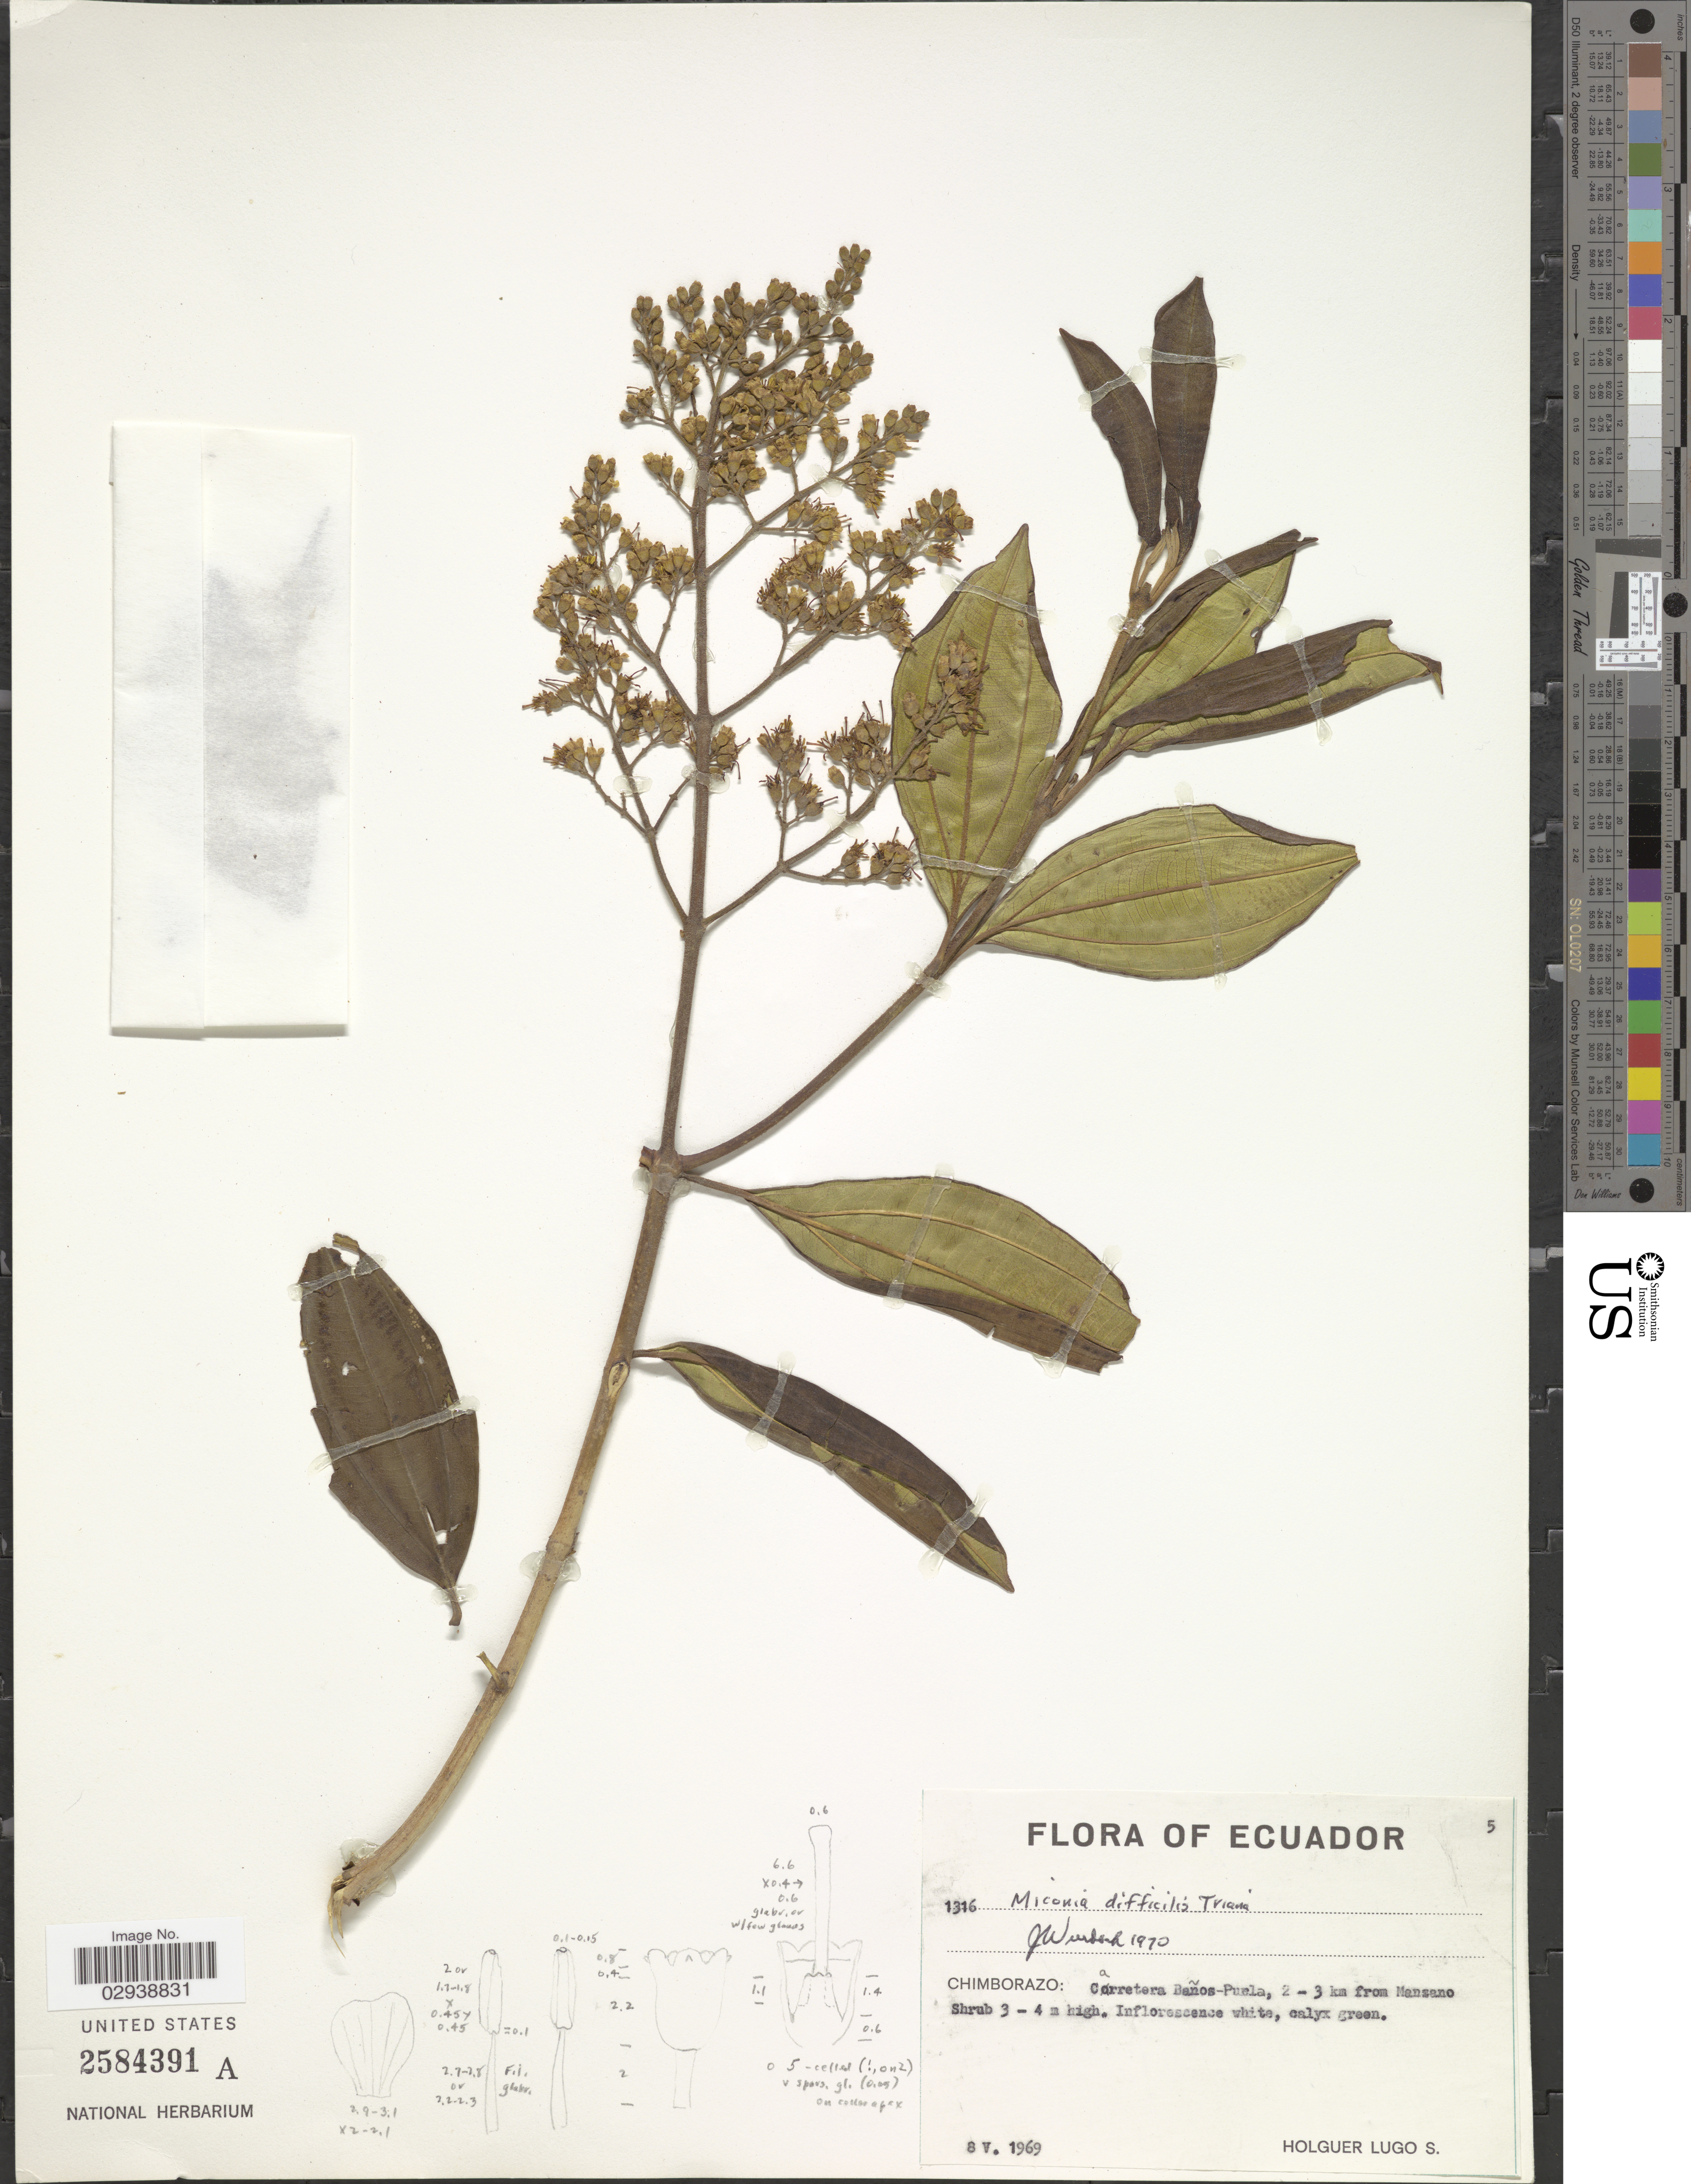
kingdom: Plantae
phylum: Tracheophyta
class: Magnoliopsida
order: Myrtales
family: Melastomataceae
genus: Miconia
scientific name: Miconia difficilis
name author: Triana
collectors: H. Lugo S.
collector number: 1316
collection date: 1969-05-08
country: Ecuador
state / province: Chimborazo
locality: Carretera Baños-Puela, 2-3 km from Mansano.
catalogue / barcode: US 2584391A